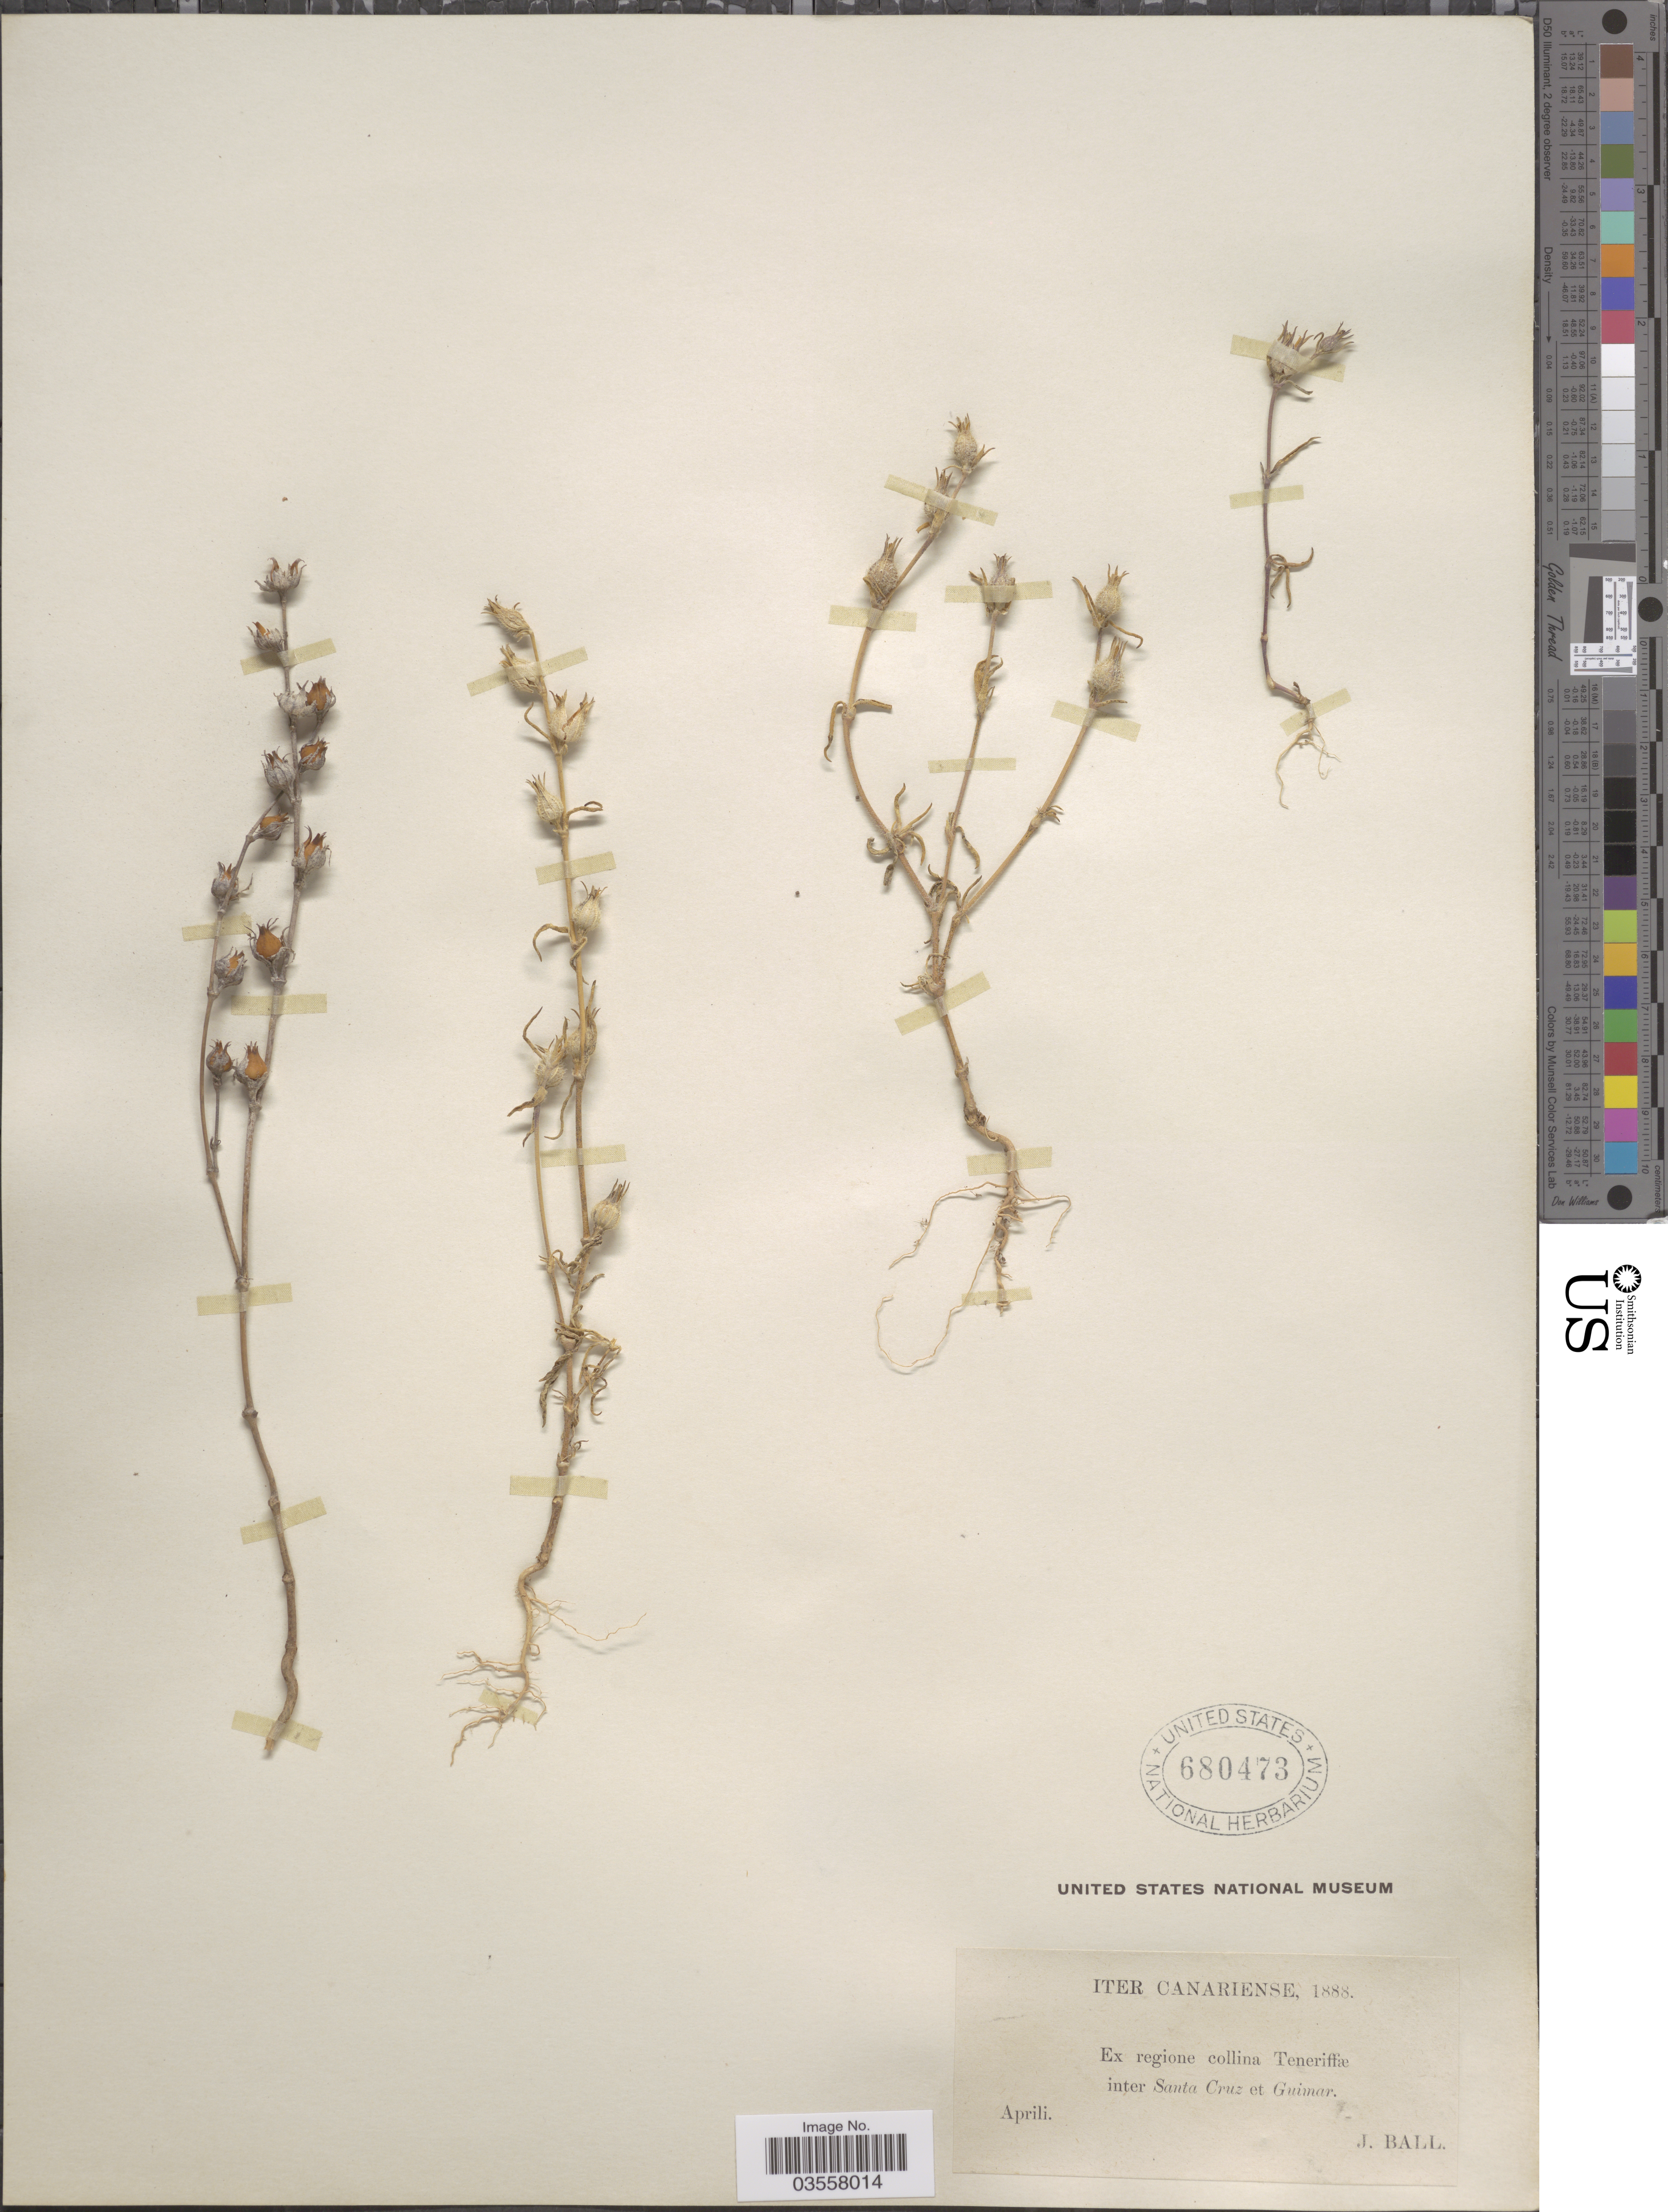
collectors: J. Ball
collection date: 1888-04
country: Spain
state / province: Canarias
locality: Iter Canarienses. Ex regione collina Teneriffæ inter Santa Cruz et Guimar.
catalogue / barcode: US 680473